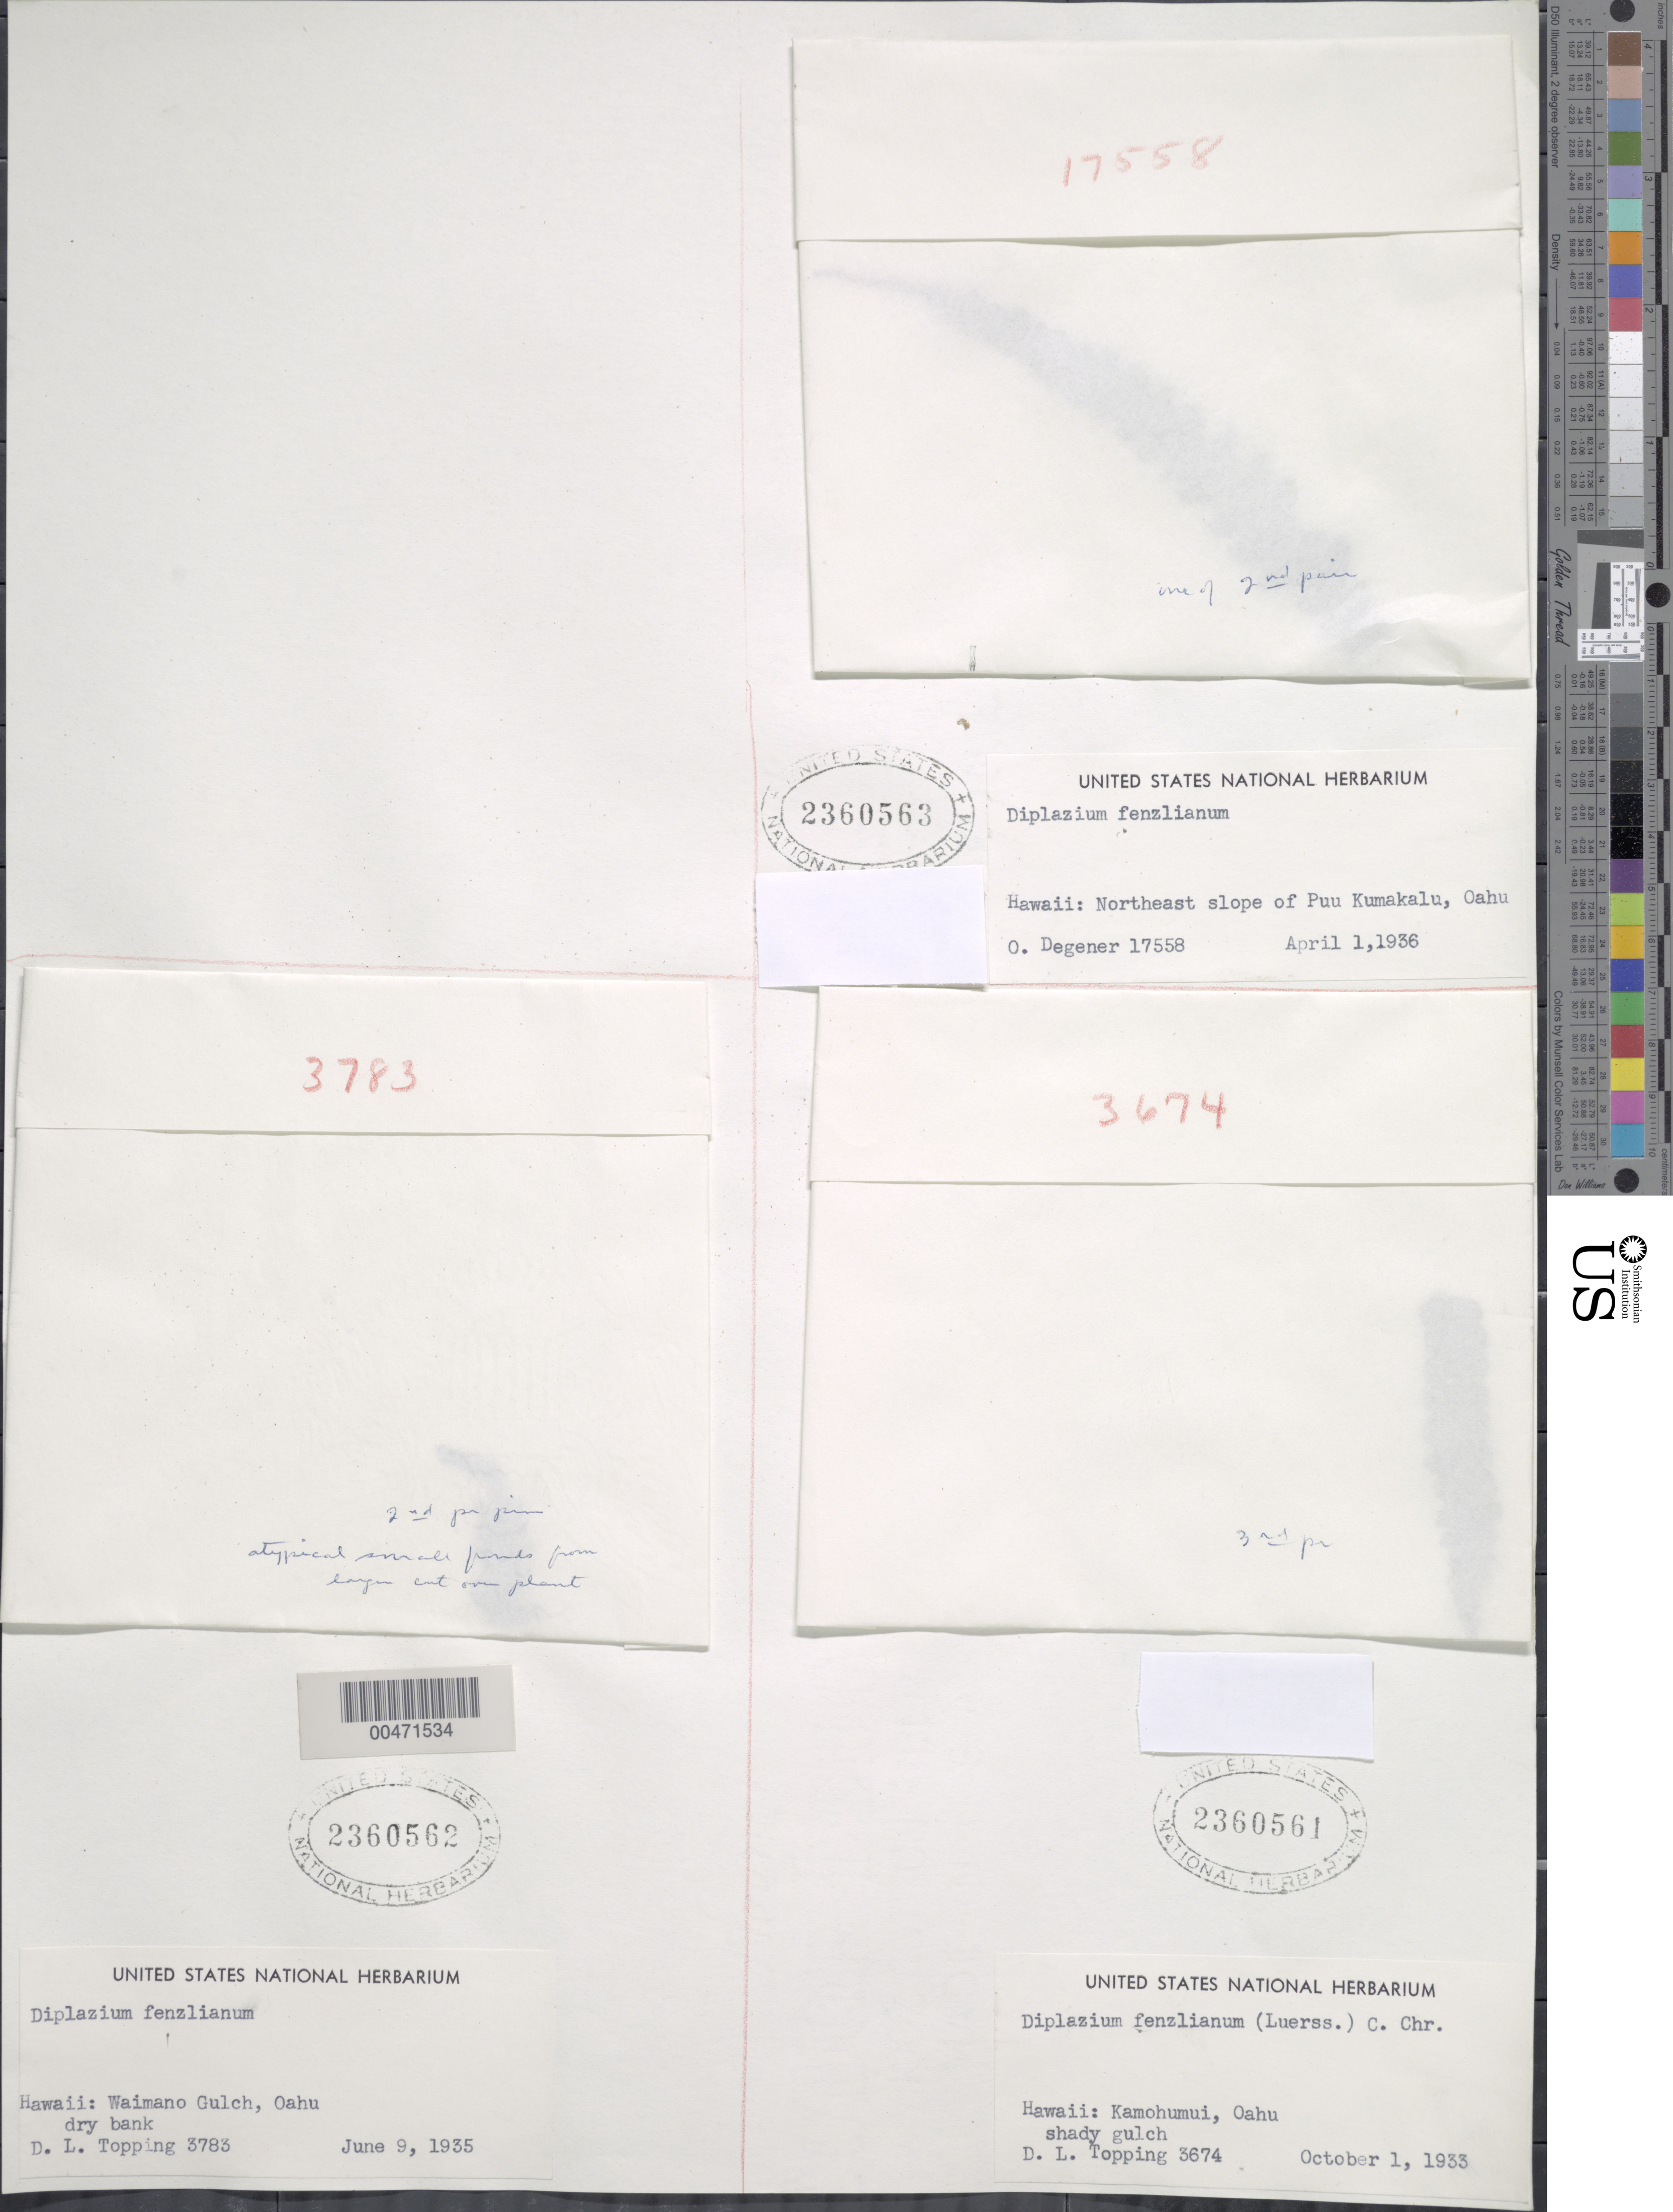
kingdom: Plantae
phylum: Tracheophyta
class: Polypodiopsida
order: Polypodiales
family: Athyriaceae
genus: Deparia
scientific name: Deparia fenzliana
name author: (Luerss.) M. Kato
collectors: D. L. Topping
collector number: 3783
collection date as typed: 9 Jun 1935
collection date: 1935-06-09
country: United States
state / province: Hawaii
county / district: Honolulu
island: Oahu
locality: Waimano Gulch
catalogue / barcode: US 2360562